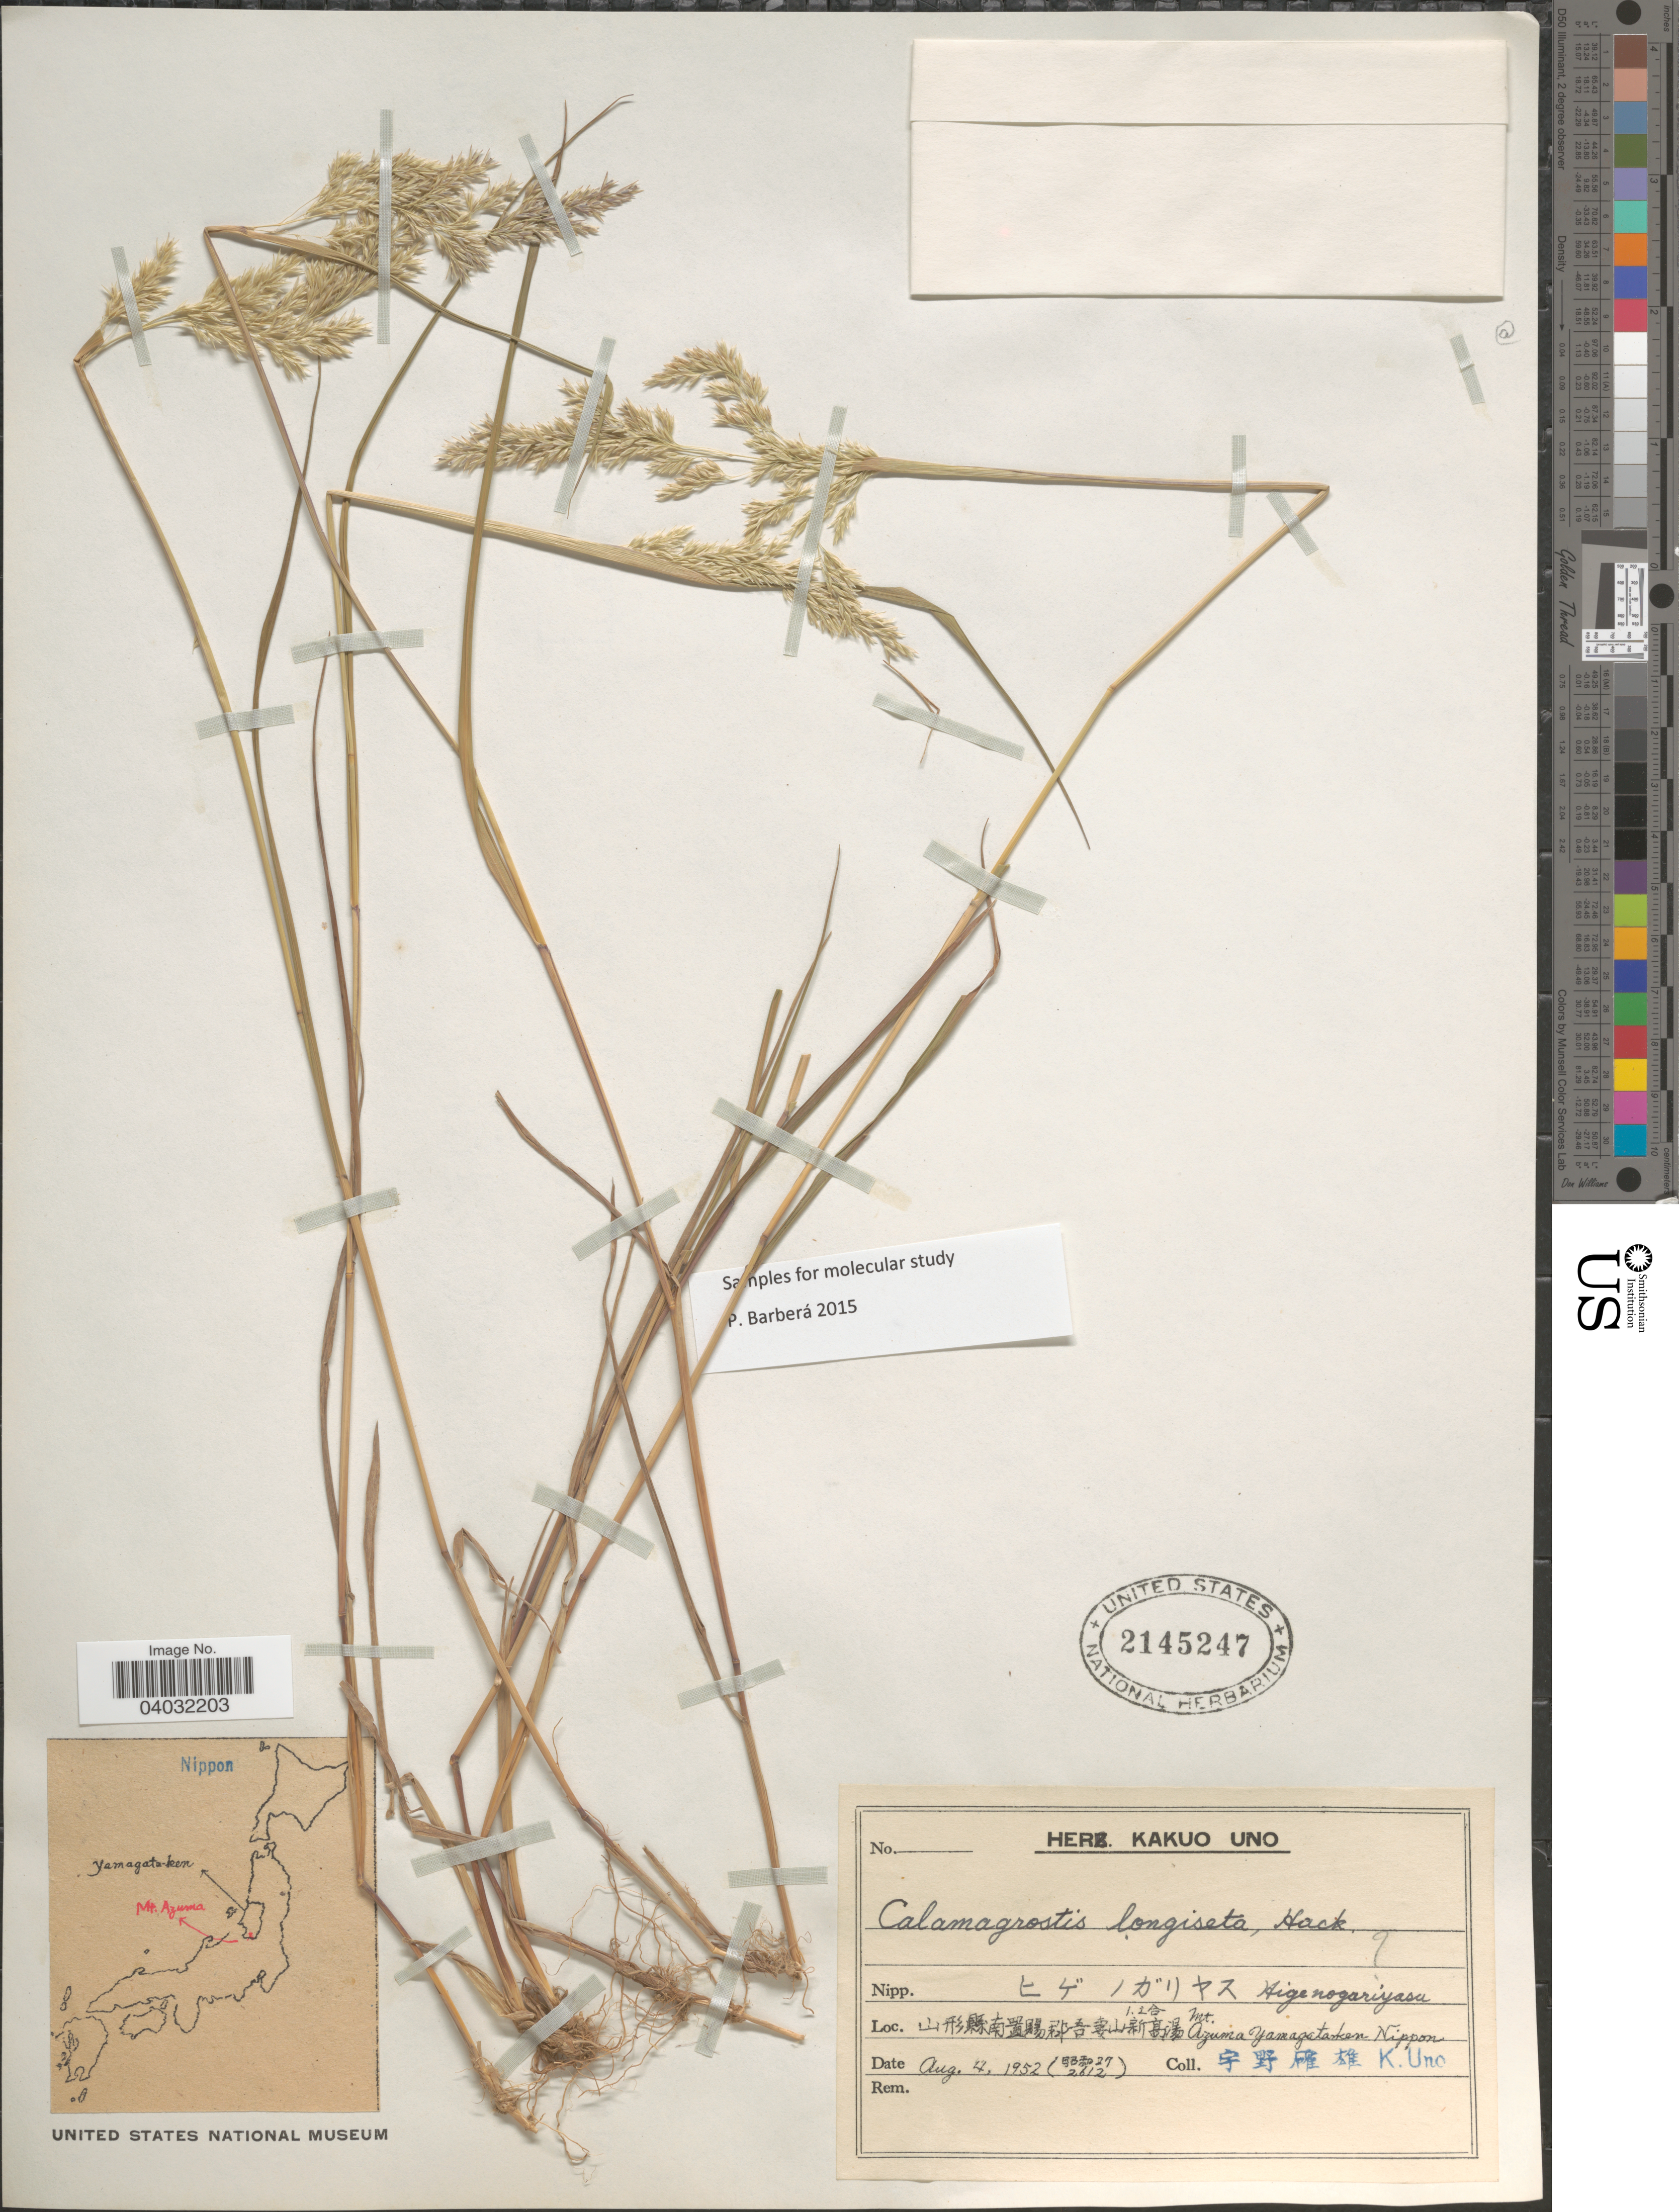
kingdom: Plantae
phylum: Tracheophyta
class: Liliopsida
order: Poales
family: Poaceae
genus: Calamagrostis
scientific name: Calamagrostis longiseta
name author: Hack.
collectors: K. Uno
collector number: X27/2612?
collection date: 1952-08-04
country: Japan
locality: X. Mt. Azuma Yamagatarken Nippon.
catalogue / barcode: US 2145247